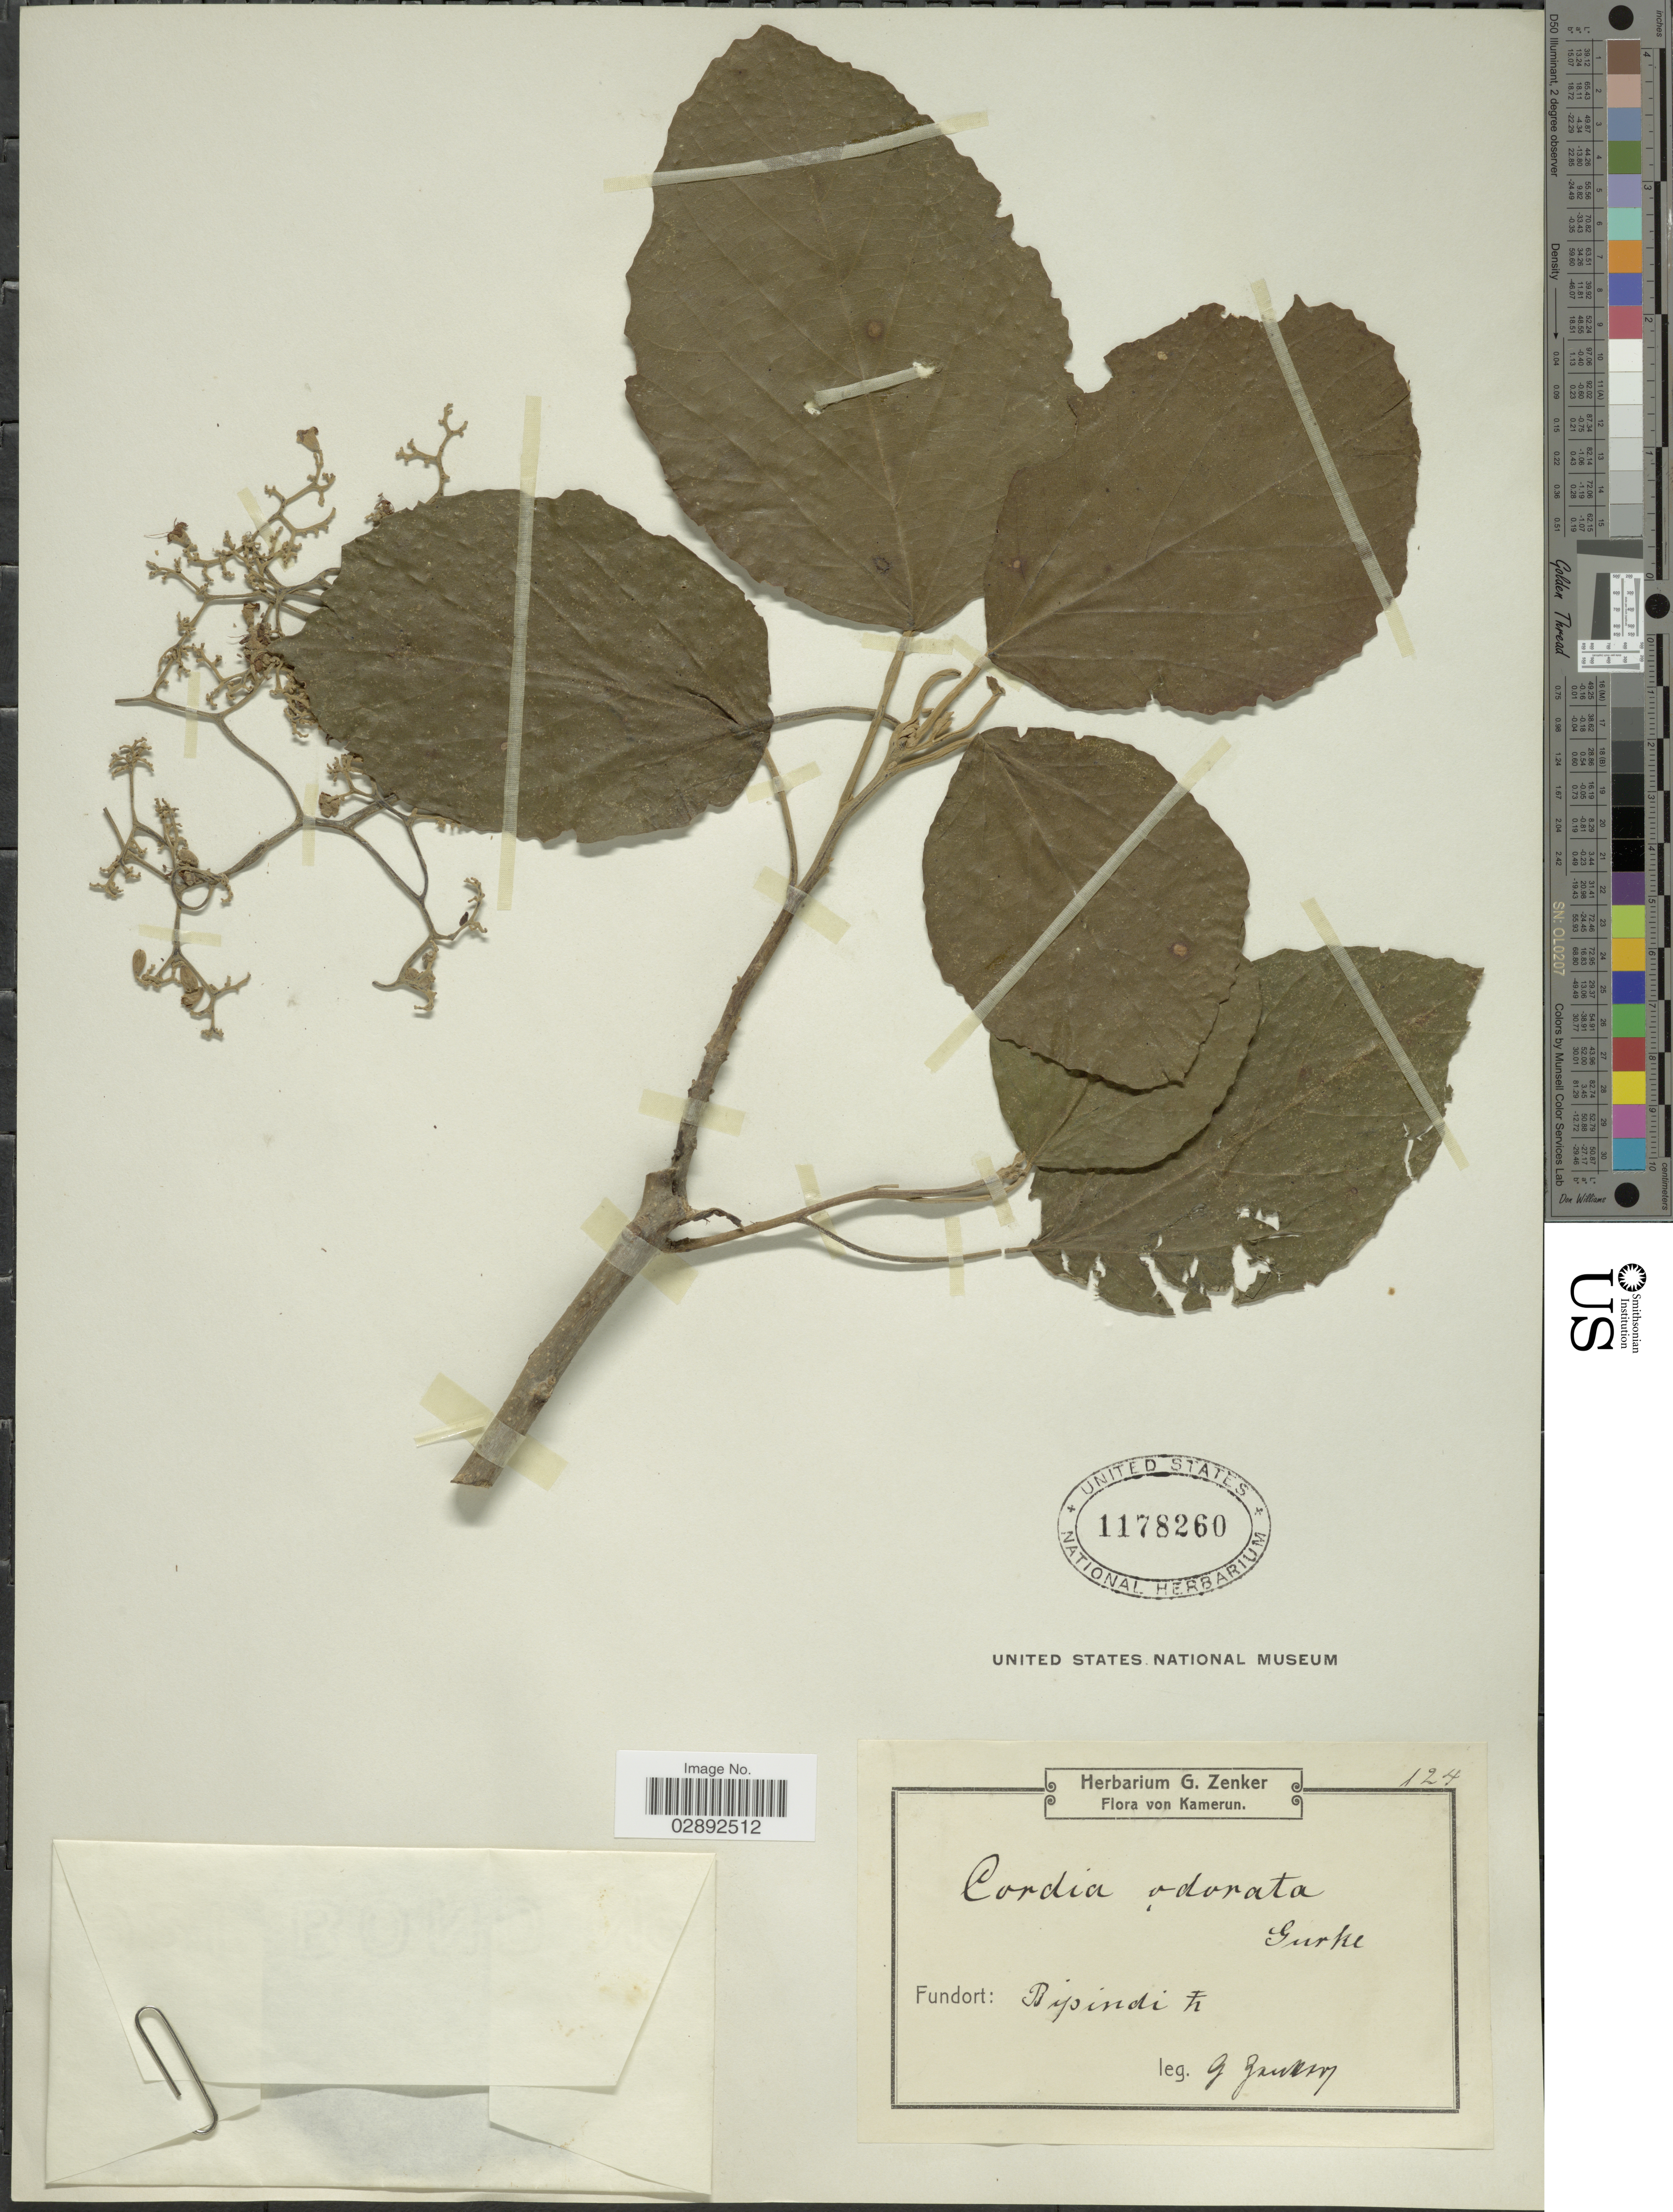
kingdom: Plantae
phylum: Tracheophyta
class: Magnoliopsida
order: Boraginales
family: Cordiaceae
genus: Cordia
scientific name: Cordia odorata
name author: Gürke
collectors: G. A. Zenker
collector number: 124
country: Cameroon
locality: Kamerun. Bipindi T [interpreted].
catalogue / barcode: US 1178260